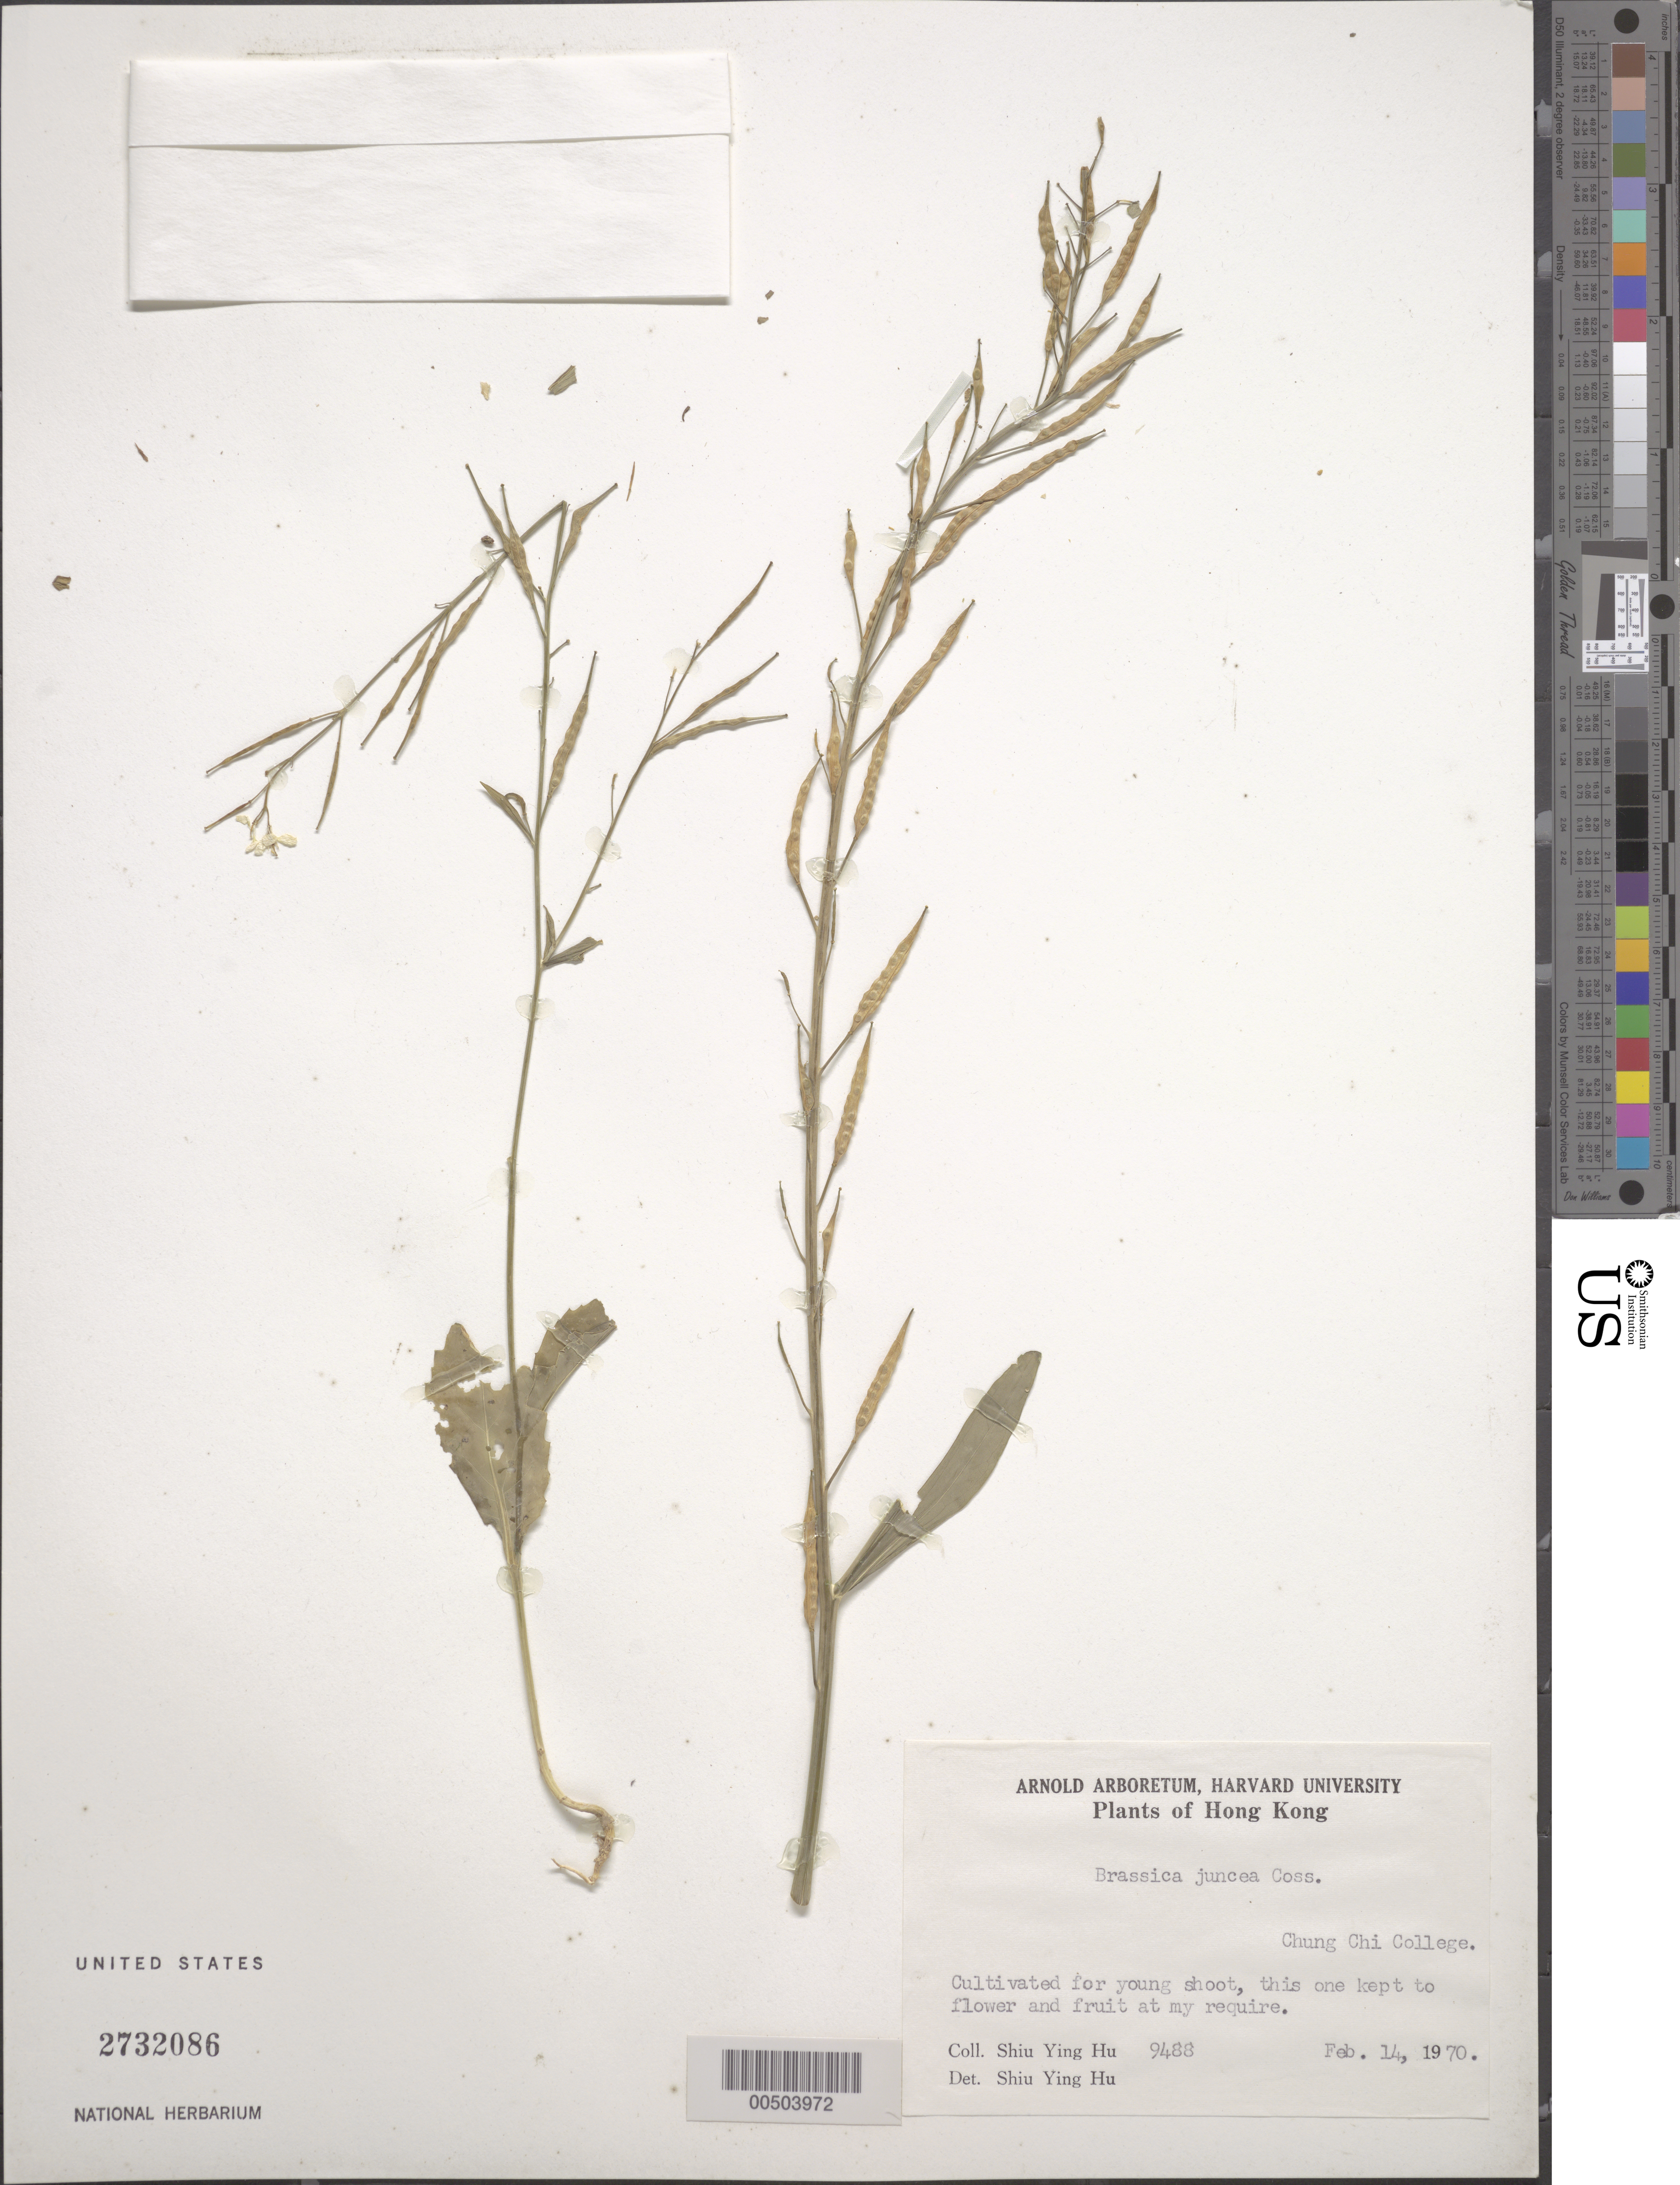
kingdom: Plantae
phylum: Tracheophyta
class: Magnoliopsida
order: Brassicales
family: Brassicaceae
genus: Brassica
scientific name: Brassica juncea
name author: (L.) Czern.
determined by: Hu, S. Y.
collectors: S. Y. Hu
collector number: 9488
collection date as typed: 14 Feb 1970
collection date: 1970-02-14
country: China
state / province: Hong Kong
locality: Chung Chi College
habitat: Cultivated for young shoot, this one kept to flower and fruit at my require.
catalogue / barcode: US 2732086